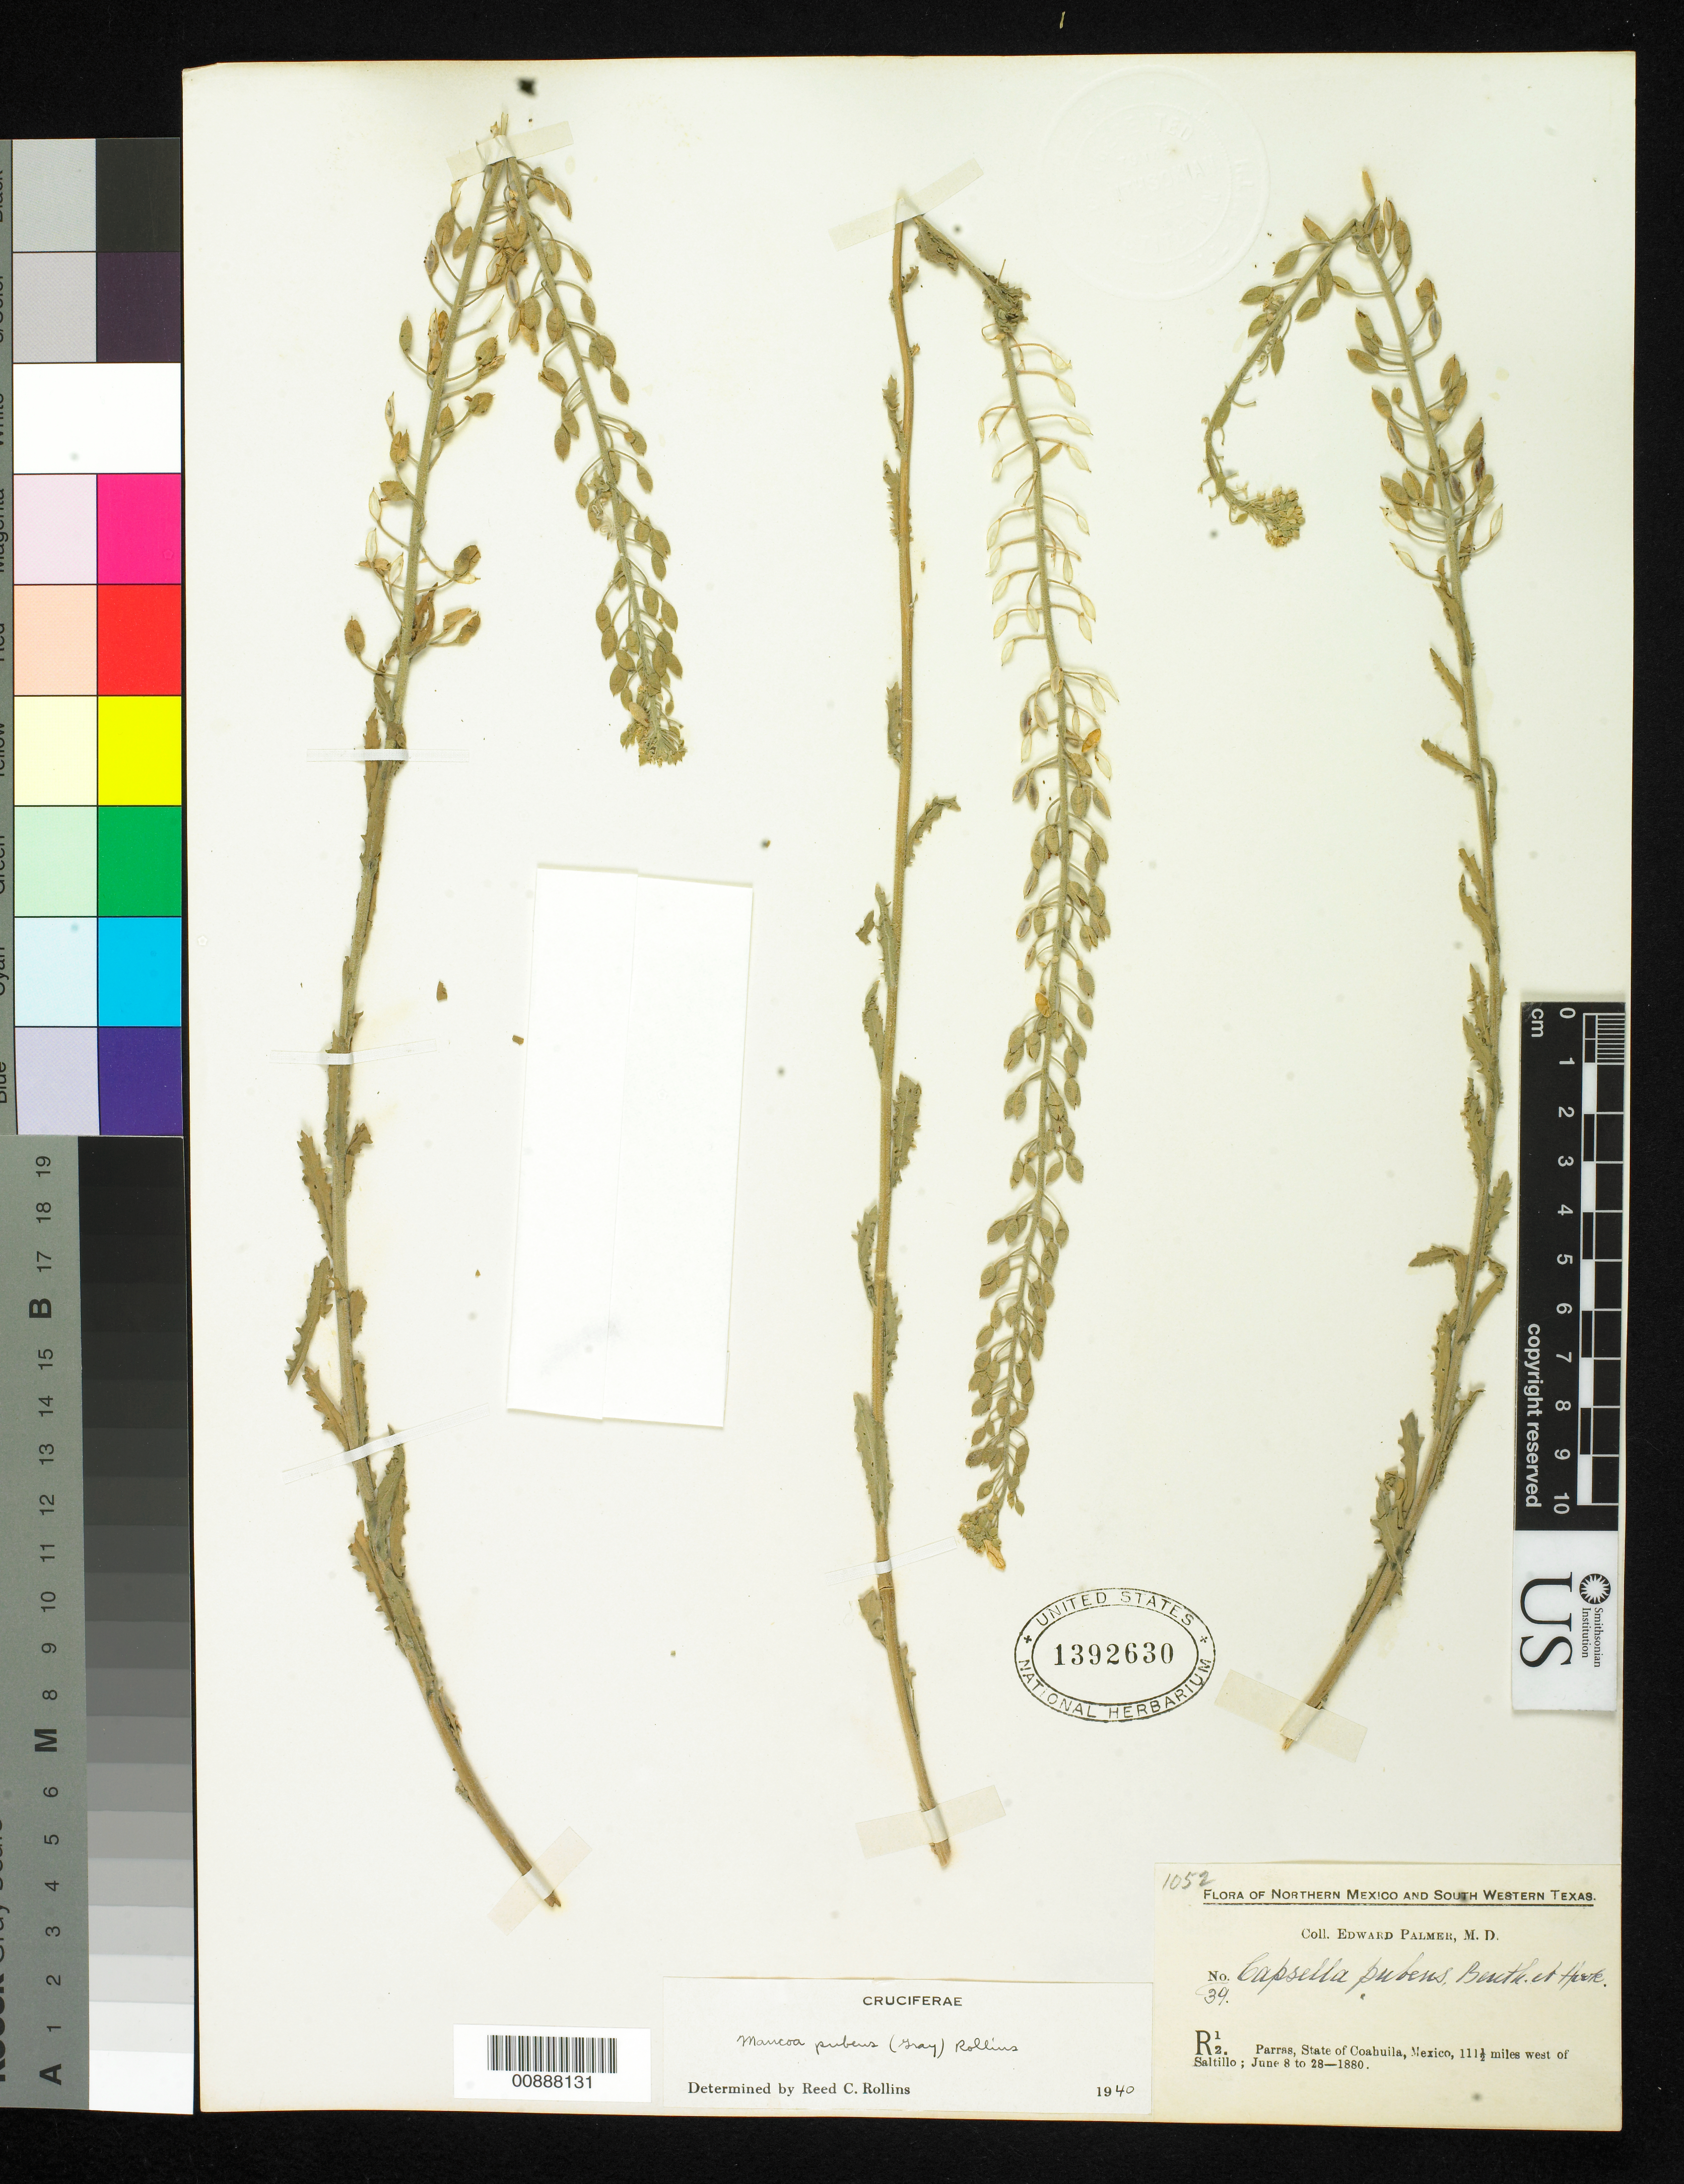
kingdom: Plantae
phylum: Tracheophyta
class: Magnoliopsida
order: Brassicales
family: Brassicaceae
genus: Mancoa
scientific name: Mancoa pubens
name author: (A. Gray) Rollins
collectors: E. Palmer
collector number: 39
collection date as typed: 08 Jun 1880 to 28 Jun 1880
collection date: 1880-06-08/1880-06-28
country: Mexico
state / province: Coahuila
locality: R12. Parras, Coahuila, 111½ miles west of Saltillo.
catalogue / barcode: US 1392630